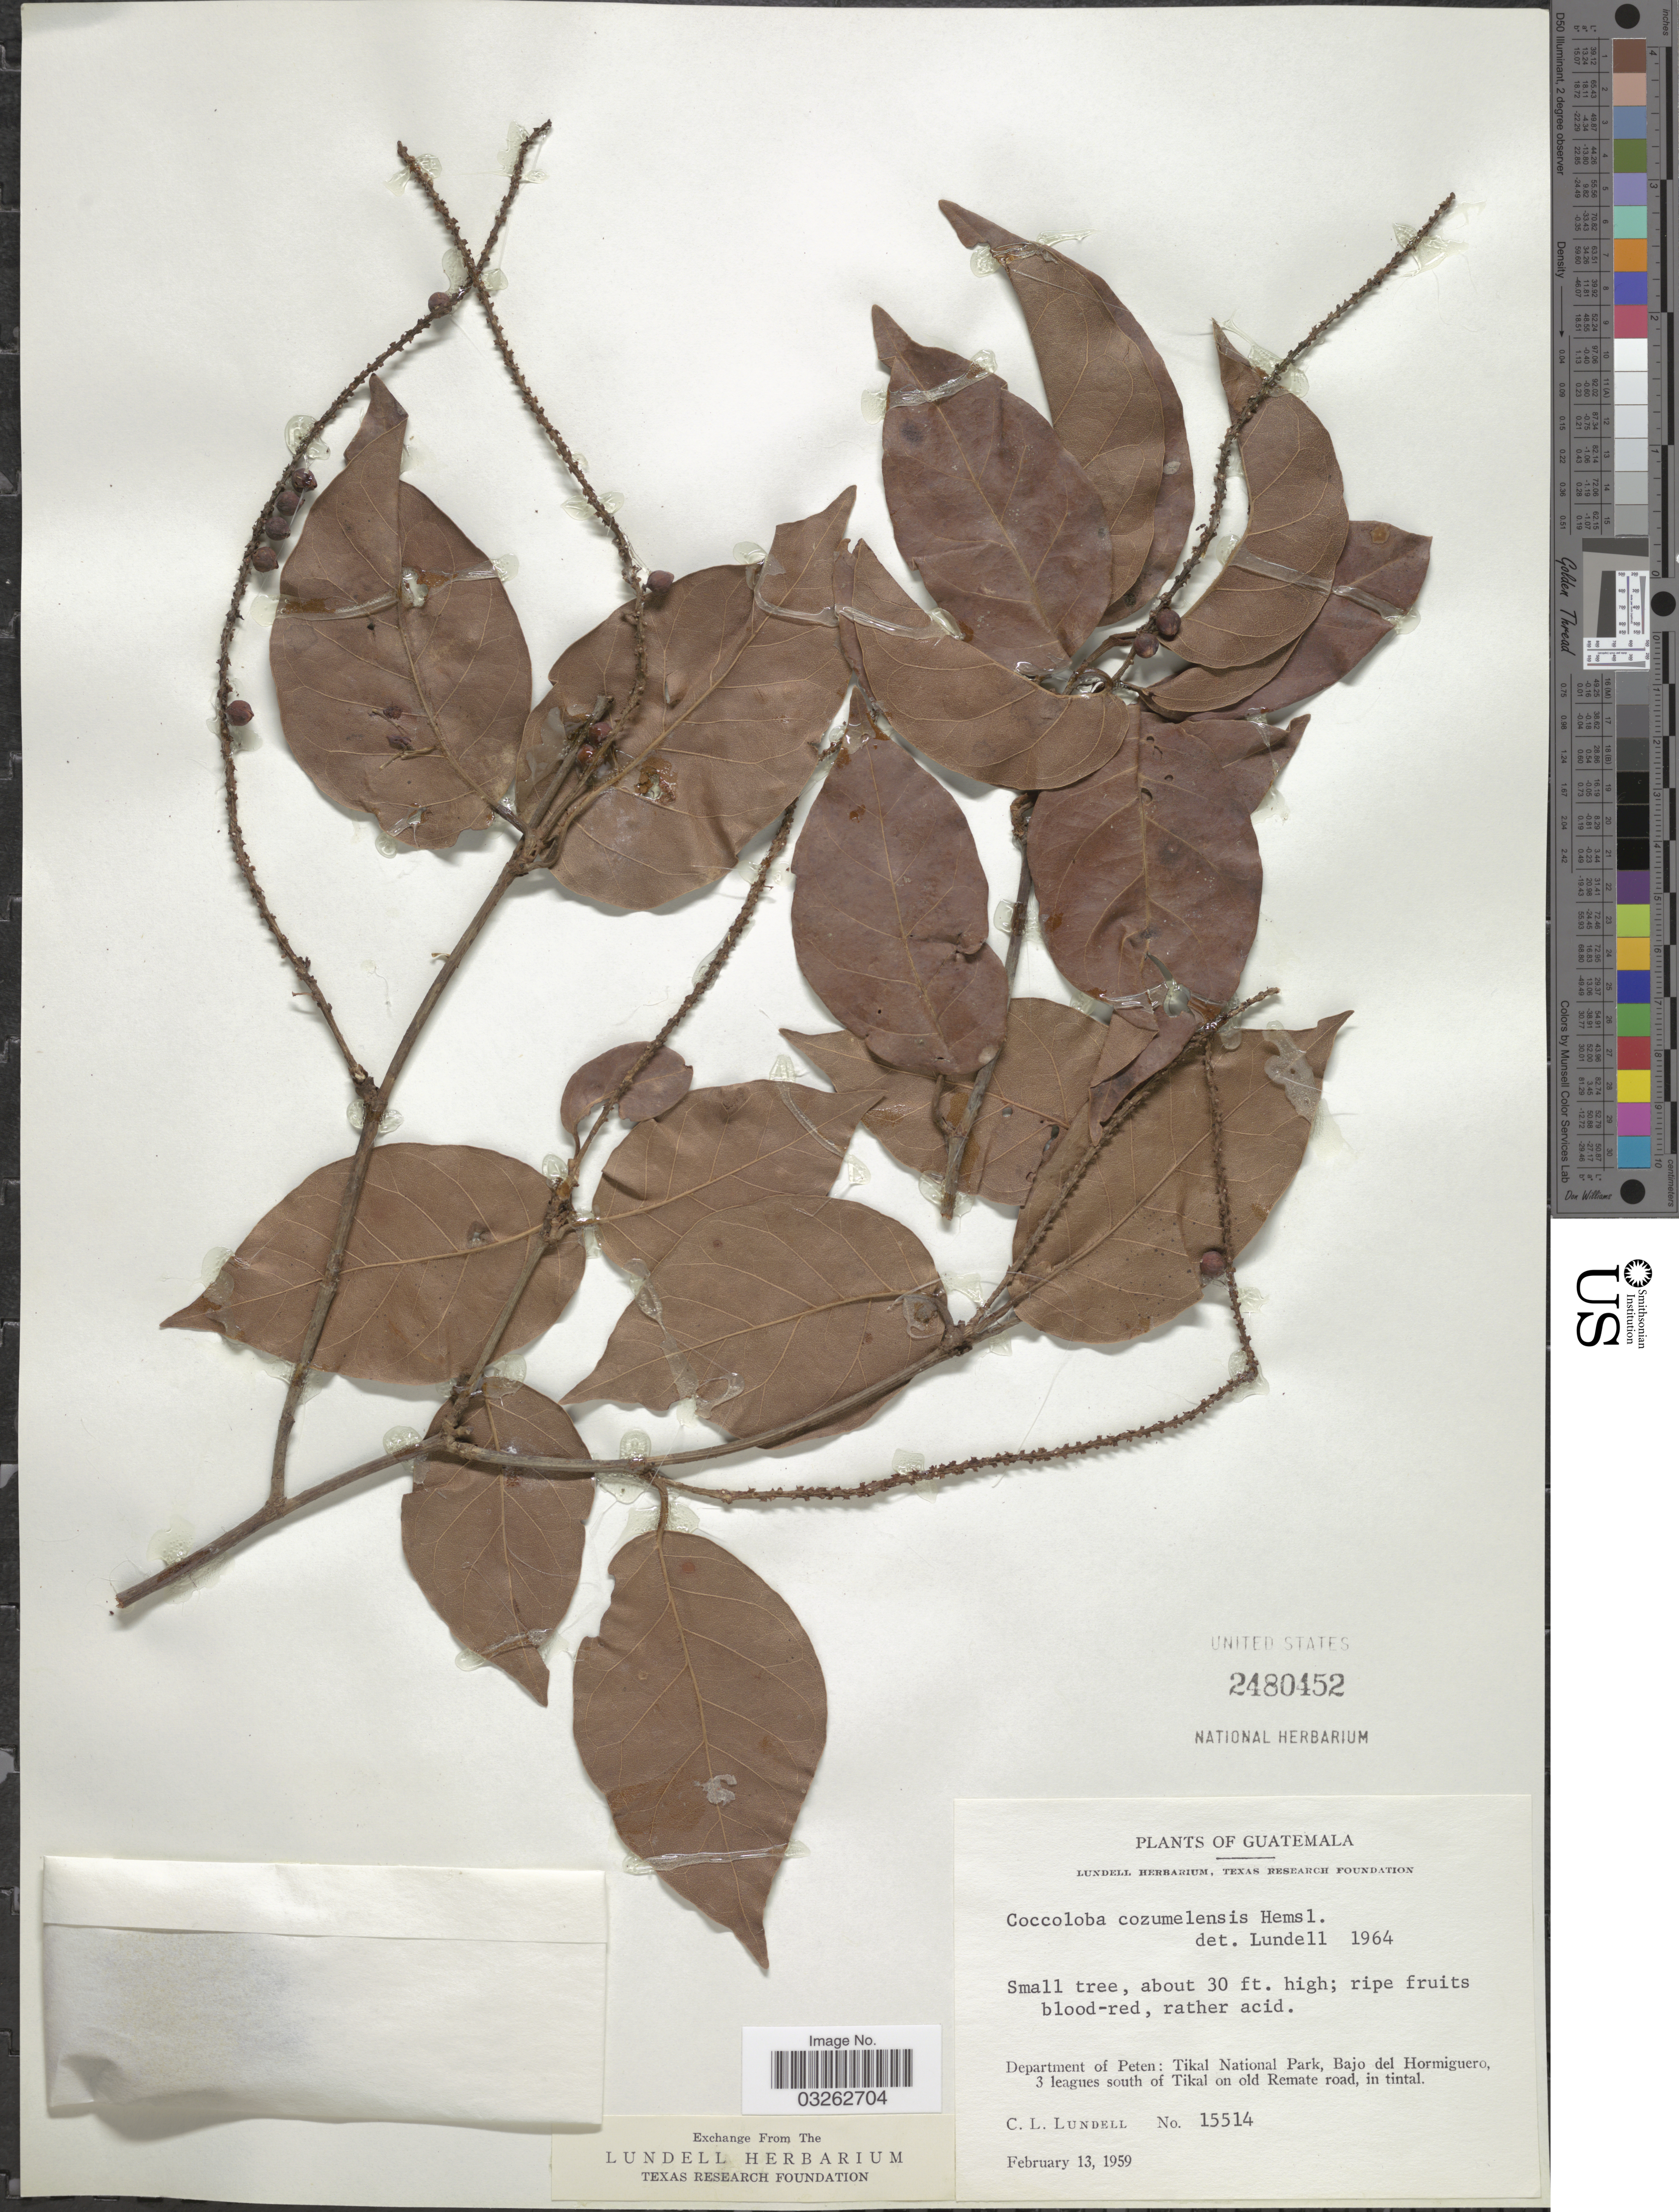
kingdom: Plantae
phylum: Tracheophyta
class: Magnoliopsida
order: Caryophyllales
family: Polygonaceae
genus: Coccoloba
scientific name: Coccoloba cozumelensis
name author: Hemsl.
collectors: C. L. Lundell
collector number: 15514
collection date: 1959-02-13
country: Guatemala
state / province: El Petén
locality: Department of Peten: Tikal National Park, Bajo de Hormiguero, 3 leagues south of Tikal on old Remate road, in tintal.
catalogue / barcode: US 2480452